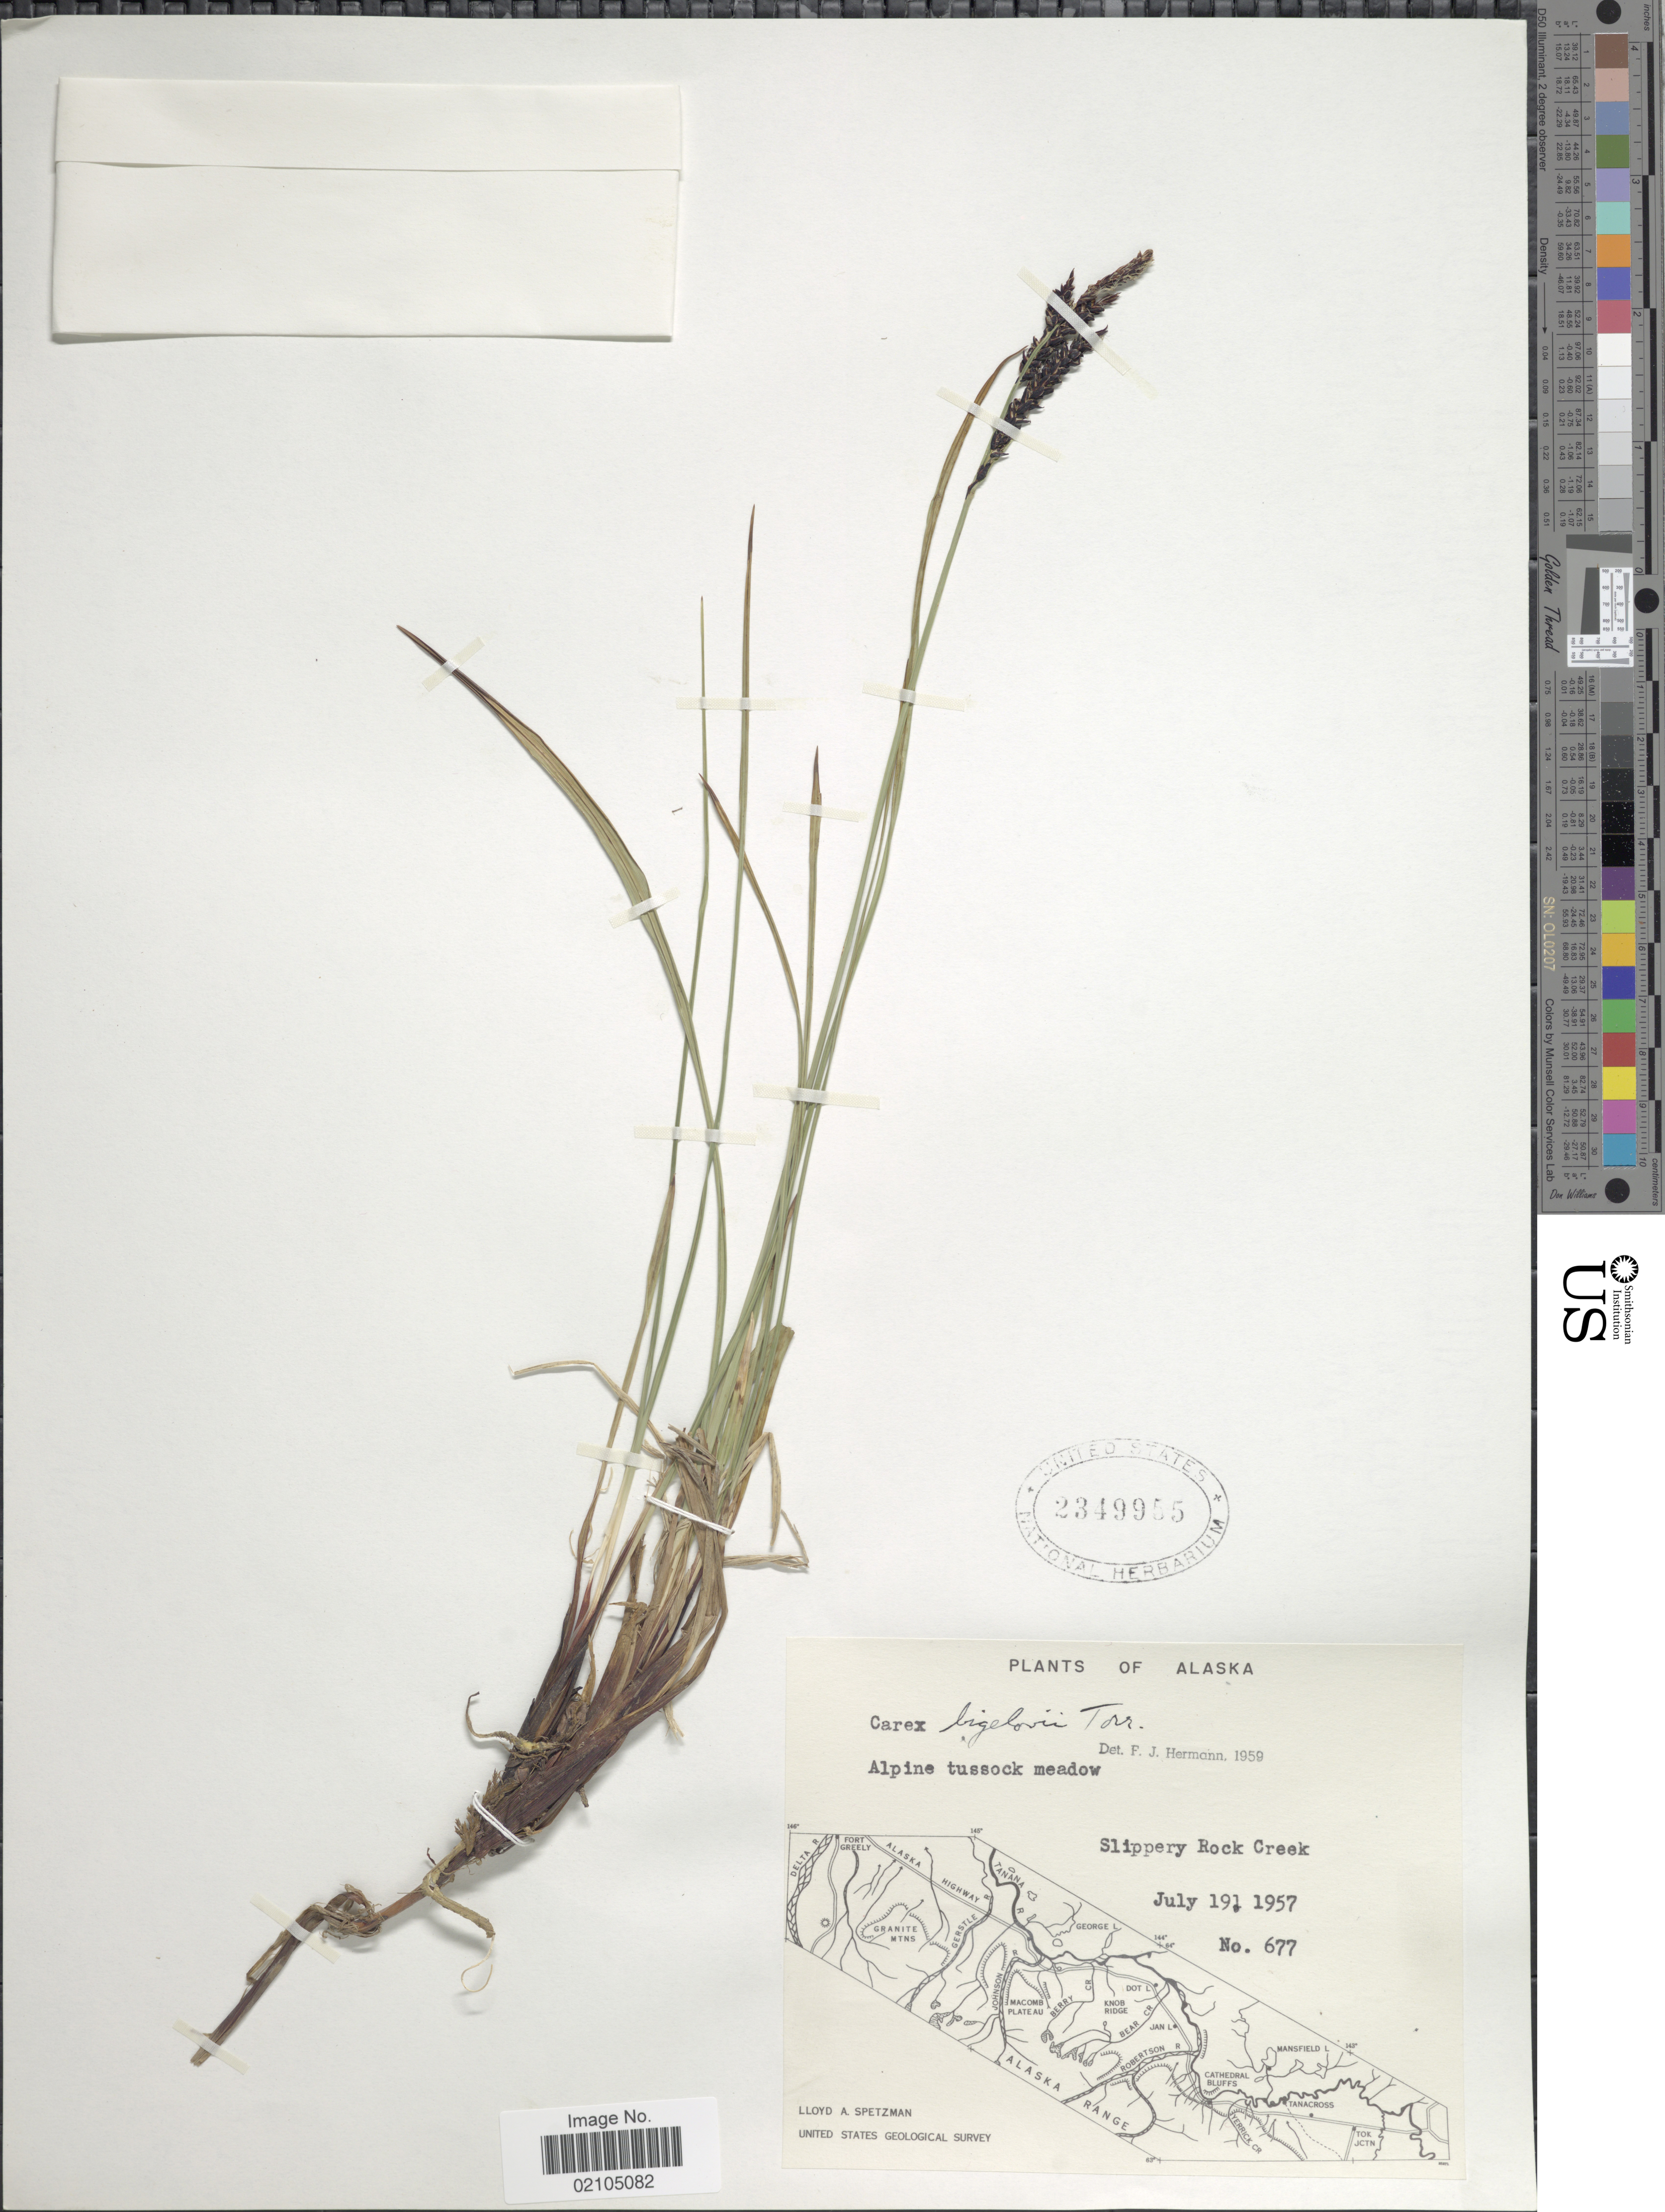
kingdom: Plantae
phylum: Tracheophyta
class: Liliopsida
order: Poales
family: Cyperaceae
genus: Carex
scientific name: Carex bigelowii subsp. lugens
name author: (Holm) T.V. Egorova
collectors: L. Spetzman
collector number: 677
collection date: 1957-07-19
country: United States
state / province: Alaska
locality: Alpine tussock meadow. Slippery Rock Creek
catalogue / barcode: US 2349955